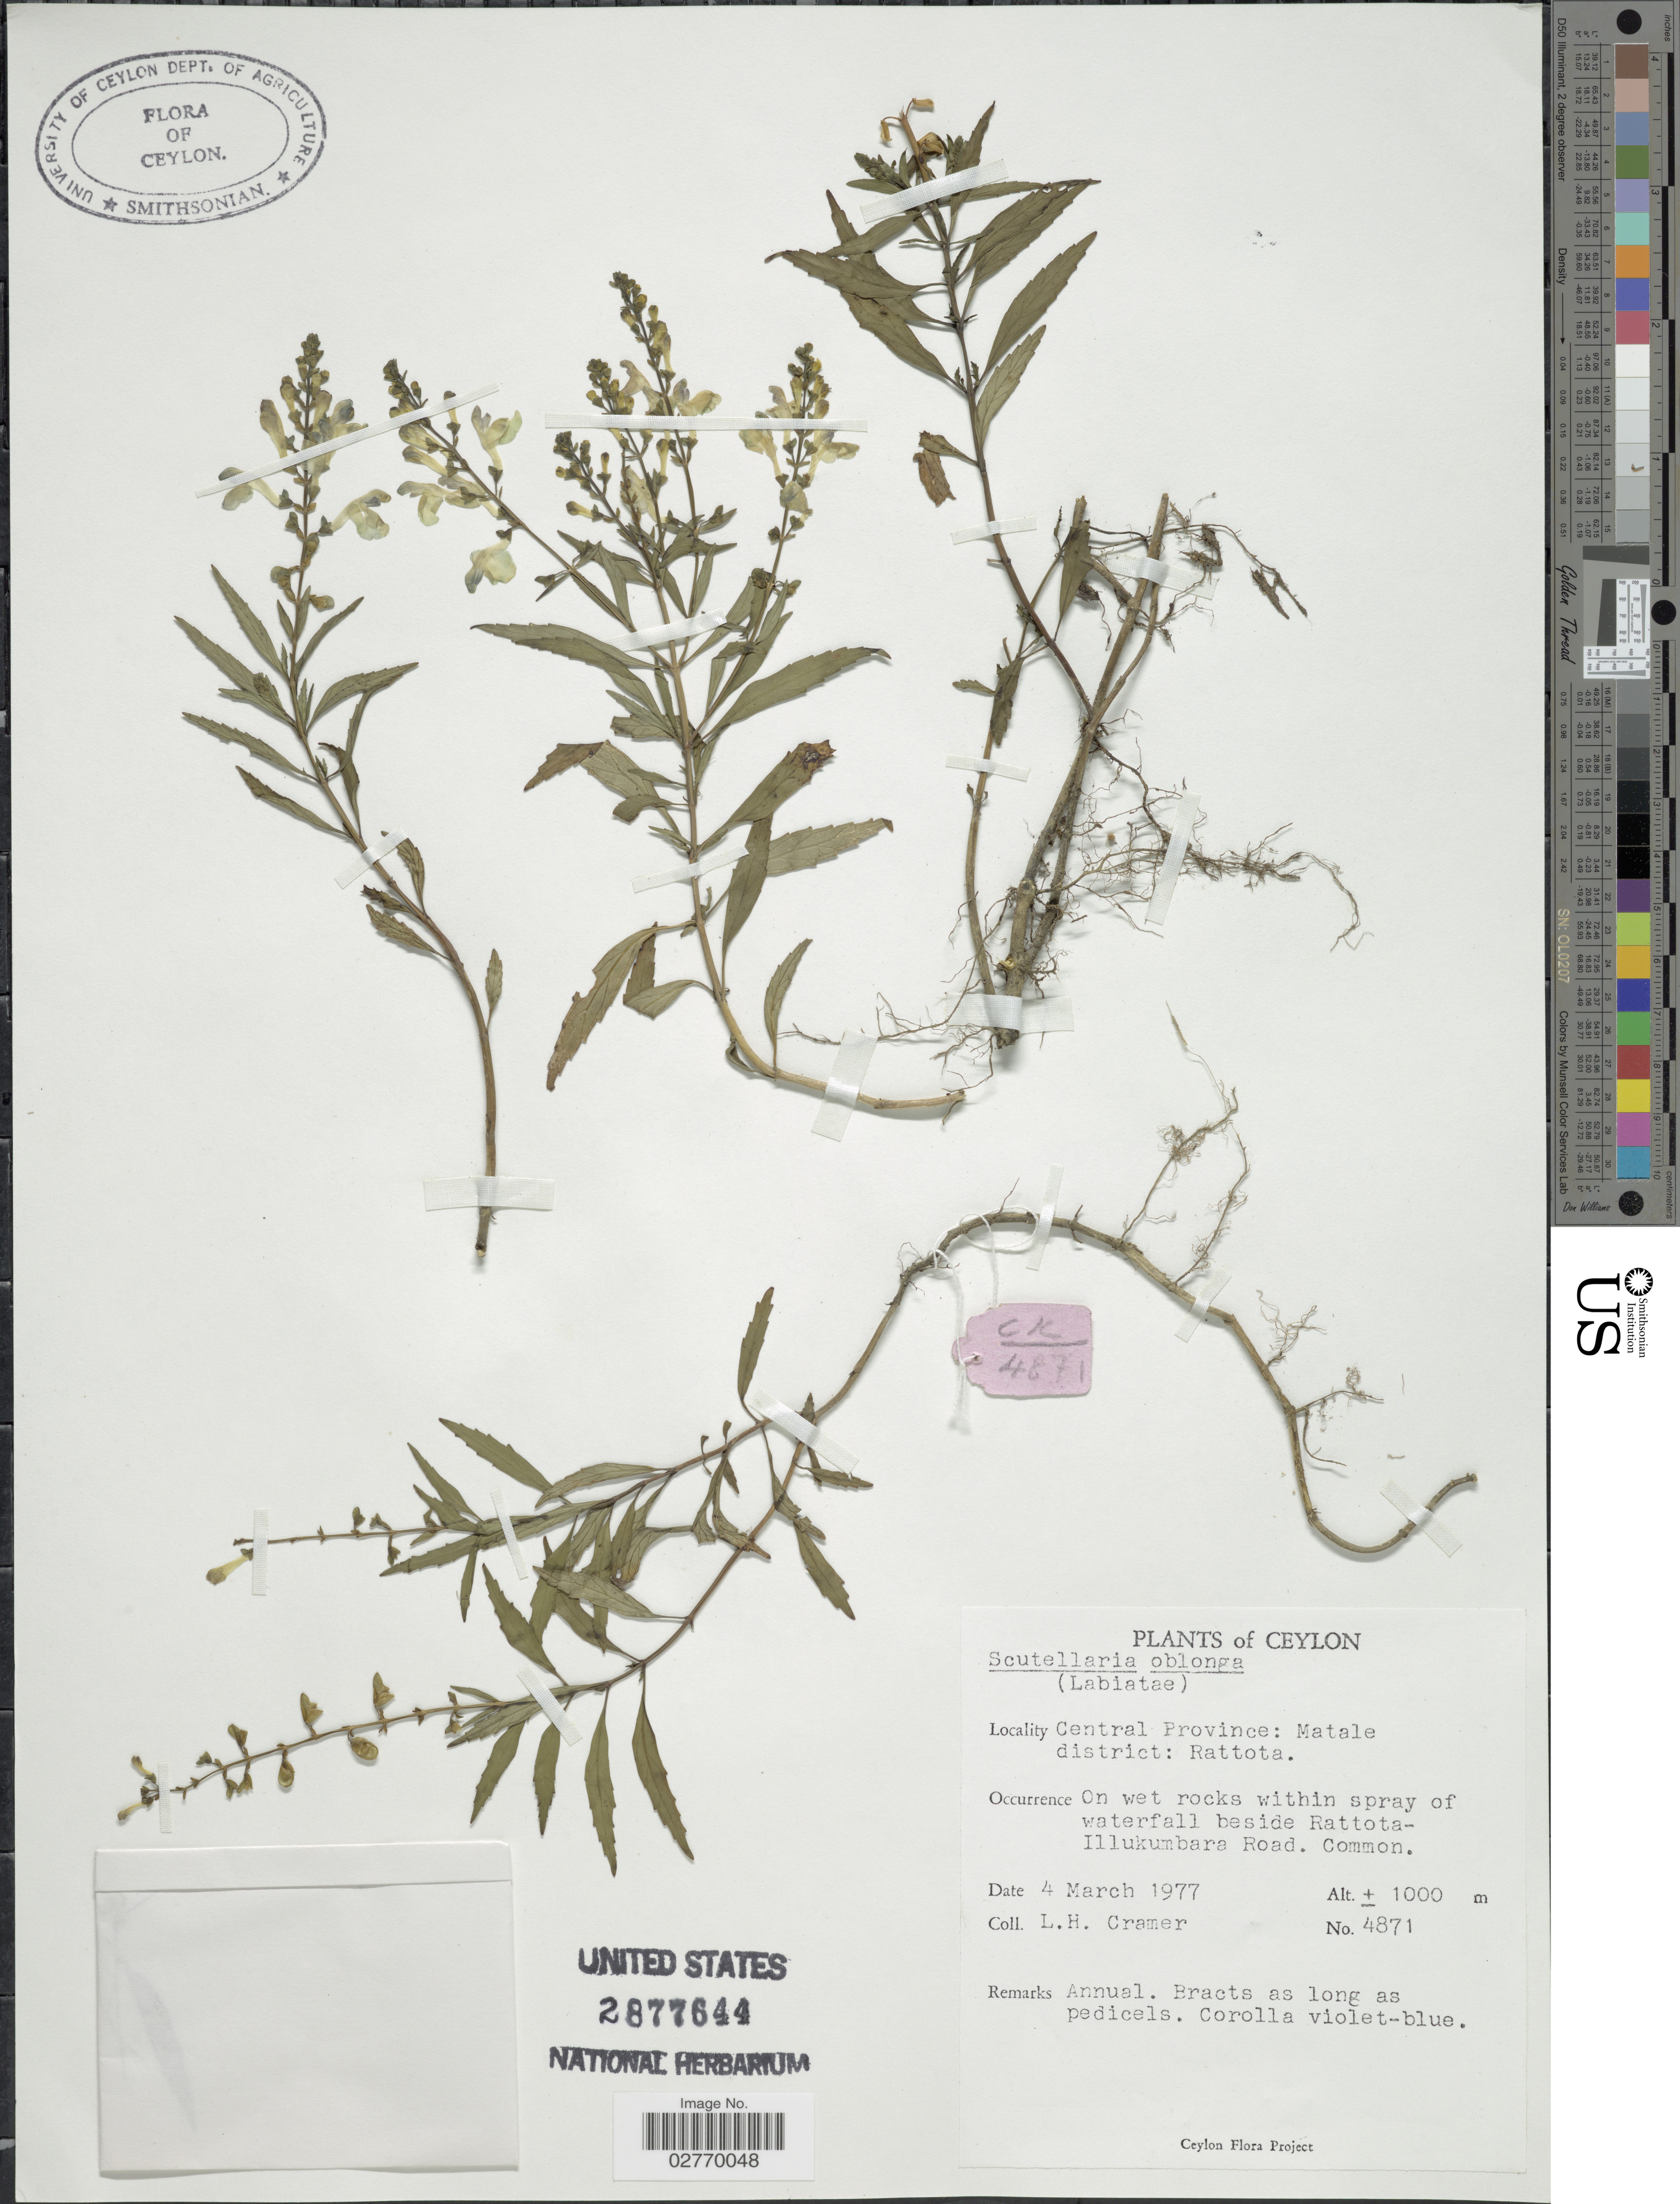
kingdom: Plantae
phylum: Tracheophyta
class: Magnoliopsida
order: Lamiales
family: Lamiaceae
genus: Scutellaria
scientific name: Scutellaria oblonga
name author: Benth.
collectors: L. H. Cramer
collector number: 4871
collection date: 1977-03-04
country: Sri Lanka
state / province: Central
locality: Ceylon. Central Province: Matale district: Rattota. On wet rocks within spray of waterfall beside Rattota-Illukumbara Road.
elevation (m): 1000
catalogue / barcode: US 2877644